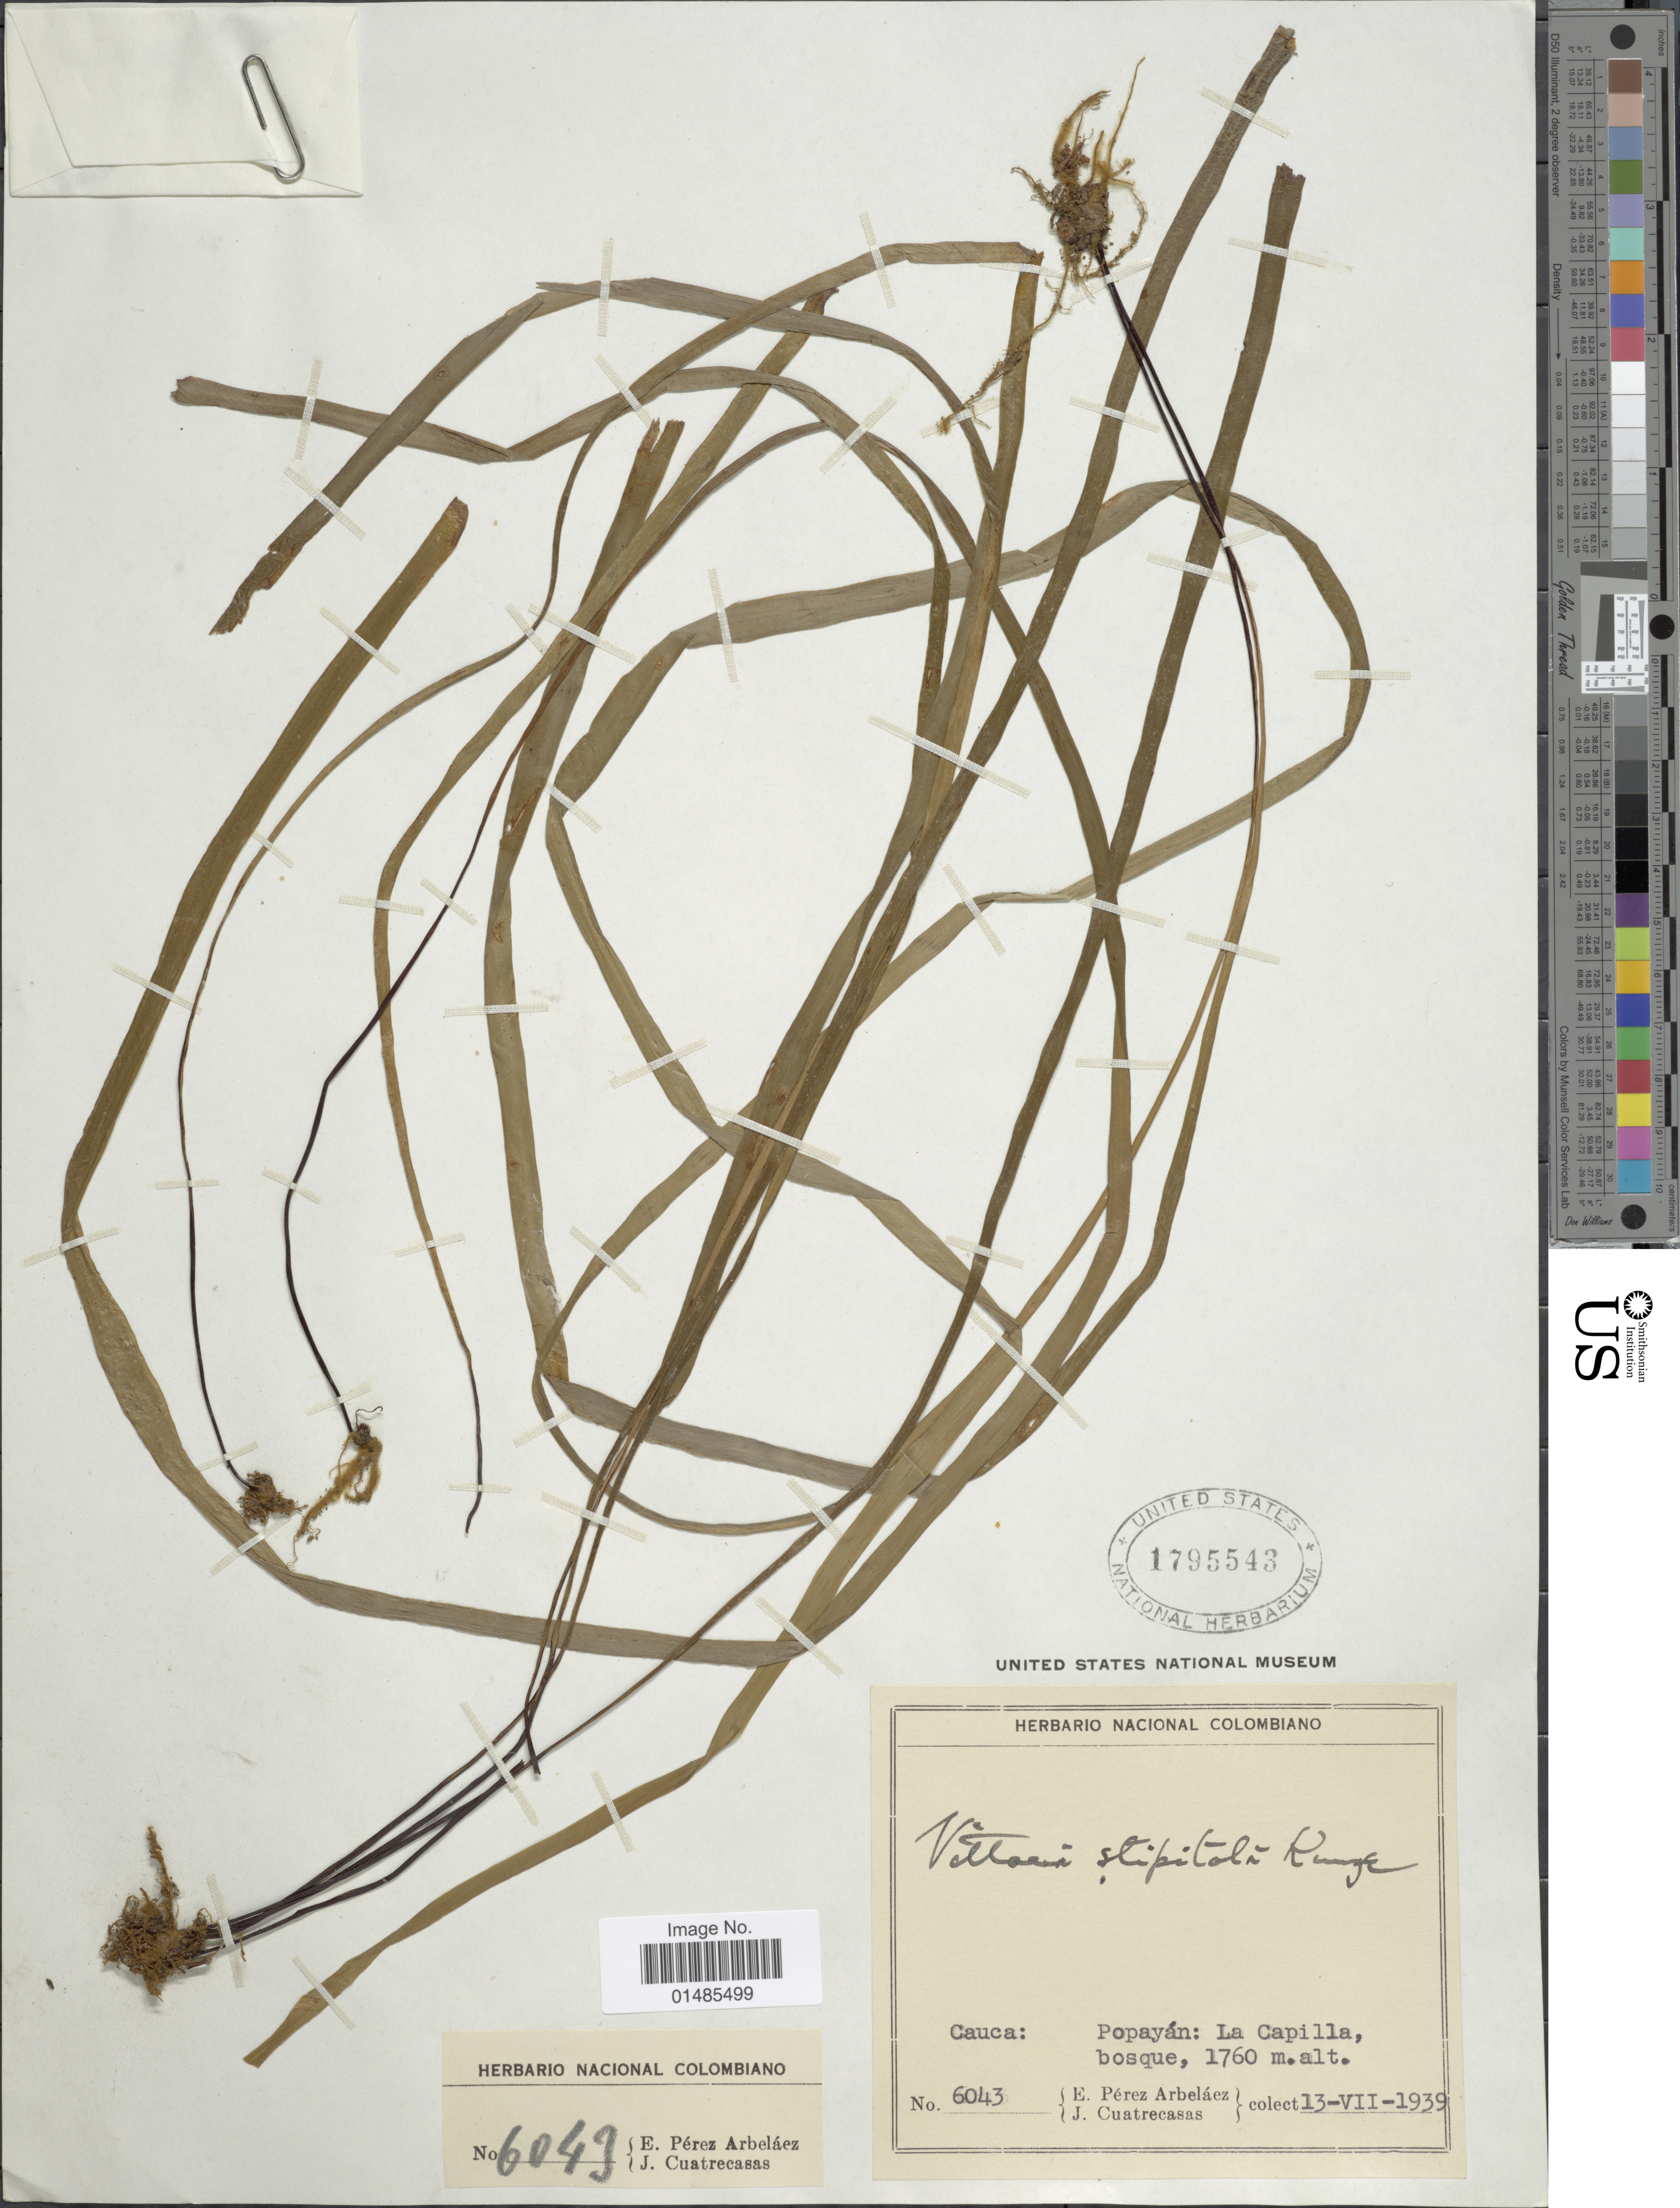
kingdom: Plantae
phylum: Tracheophyta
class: Polypodiopsida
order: Polypodiales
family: Pteridaceae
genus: Radiovittaria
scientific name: Radiovittaria stipitata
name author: (Kunze) E.H. Crane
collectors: E. Pérez Arbeláez & J. Cuatrecasas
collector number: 6043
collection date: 1939-07-13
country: Colombia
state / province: Cauca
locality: Popayán: La Capilla, bosque.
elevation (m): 1760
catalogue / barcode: US 1795543